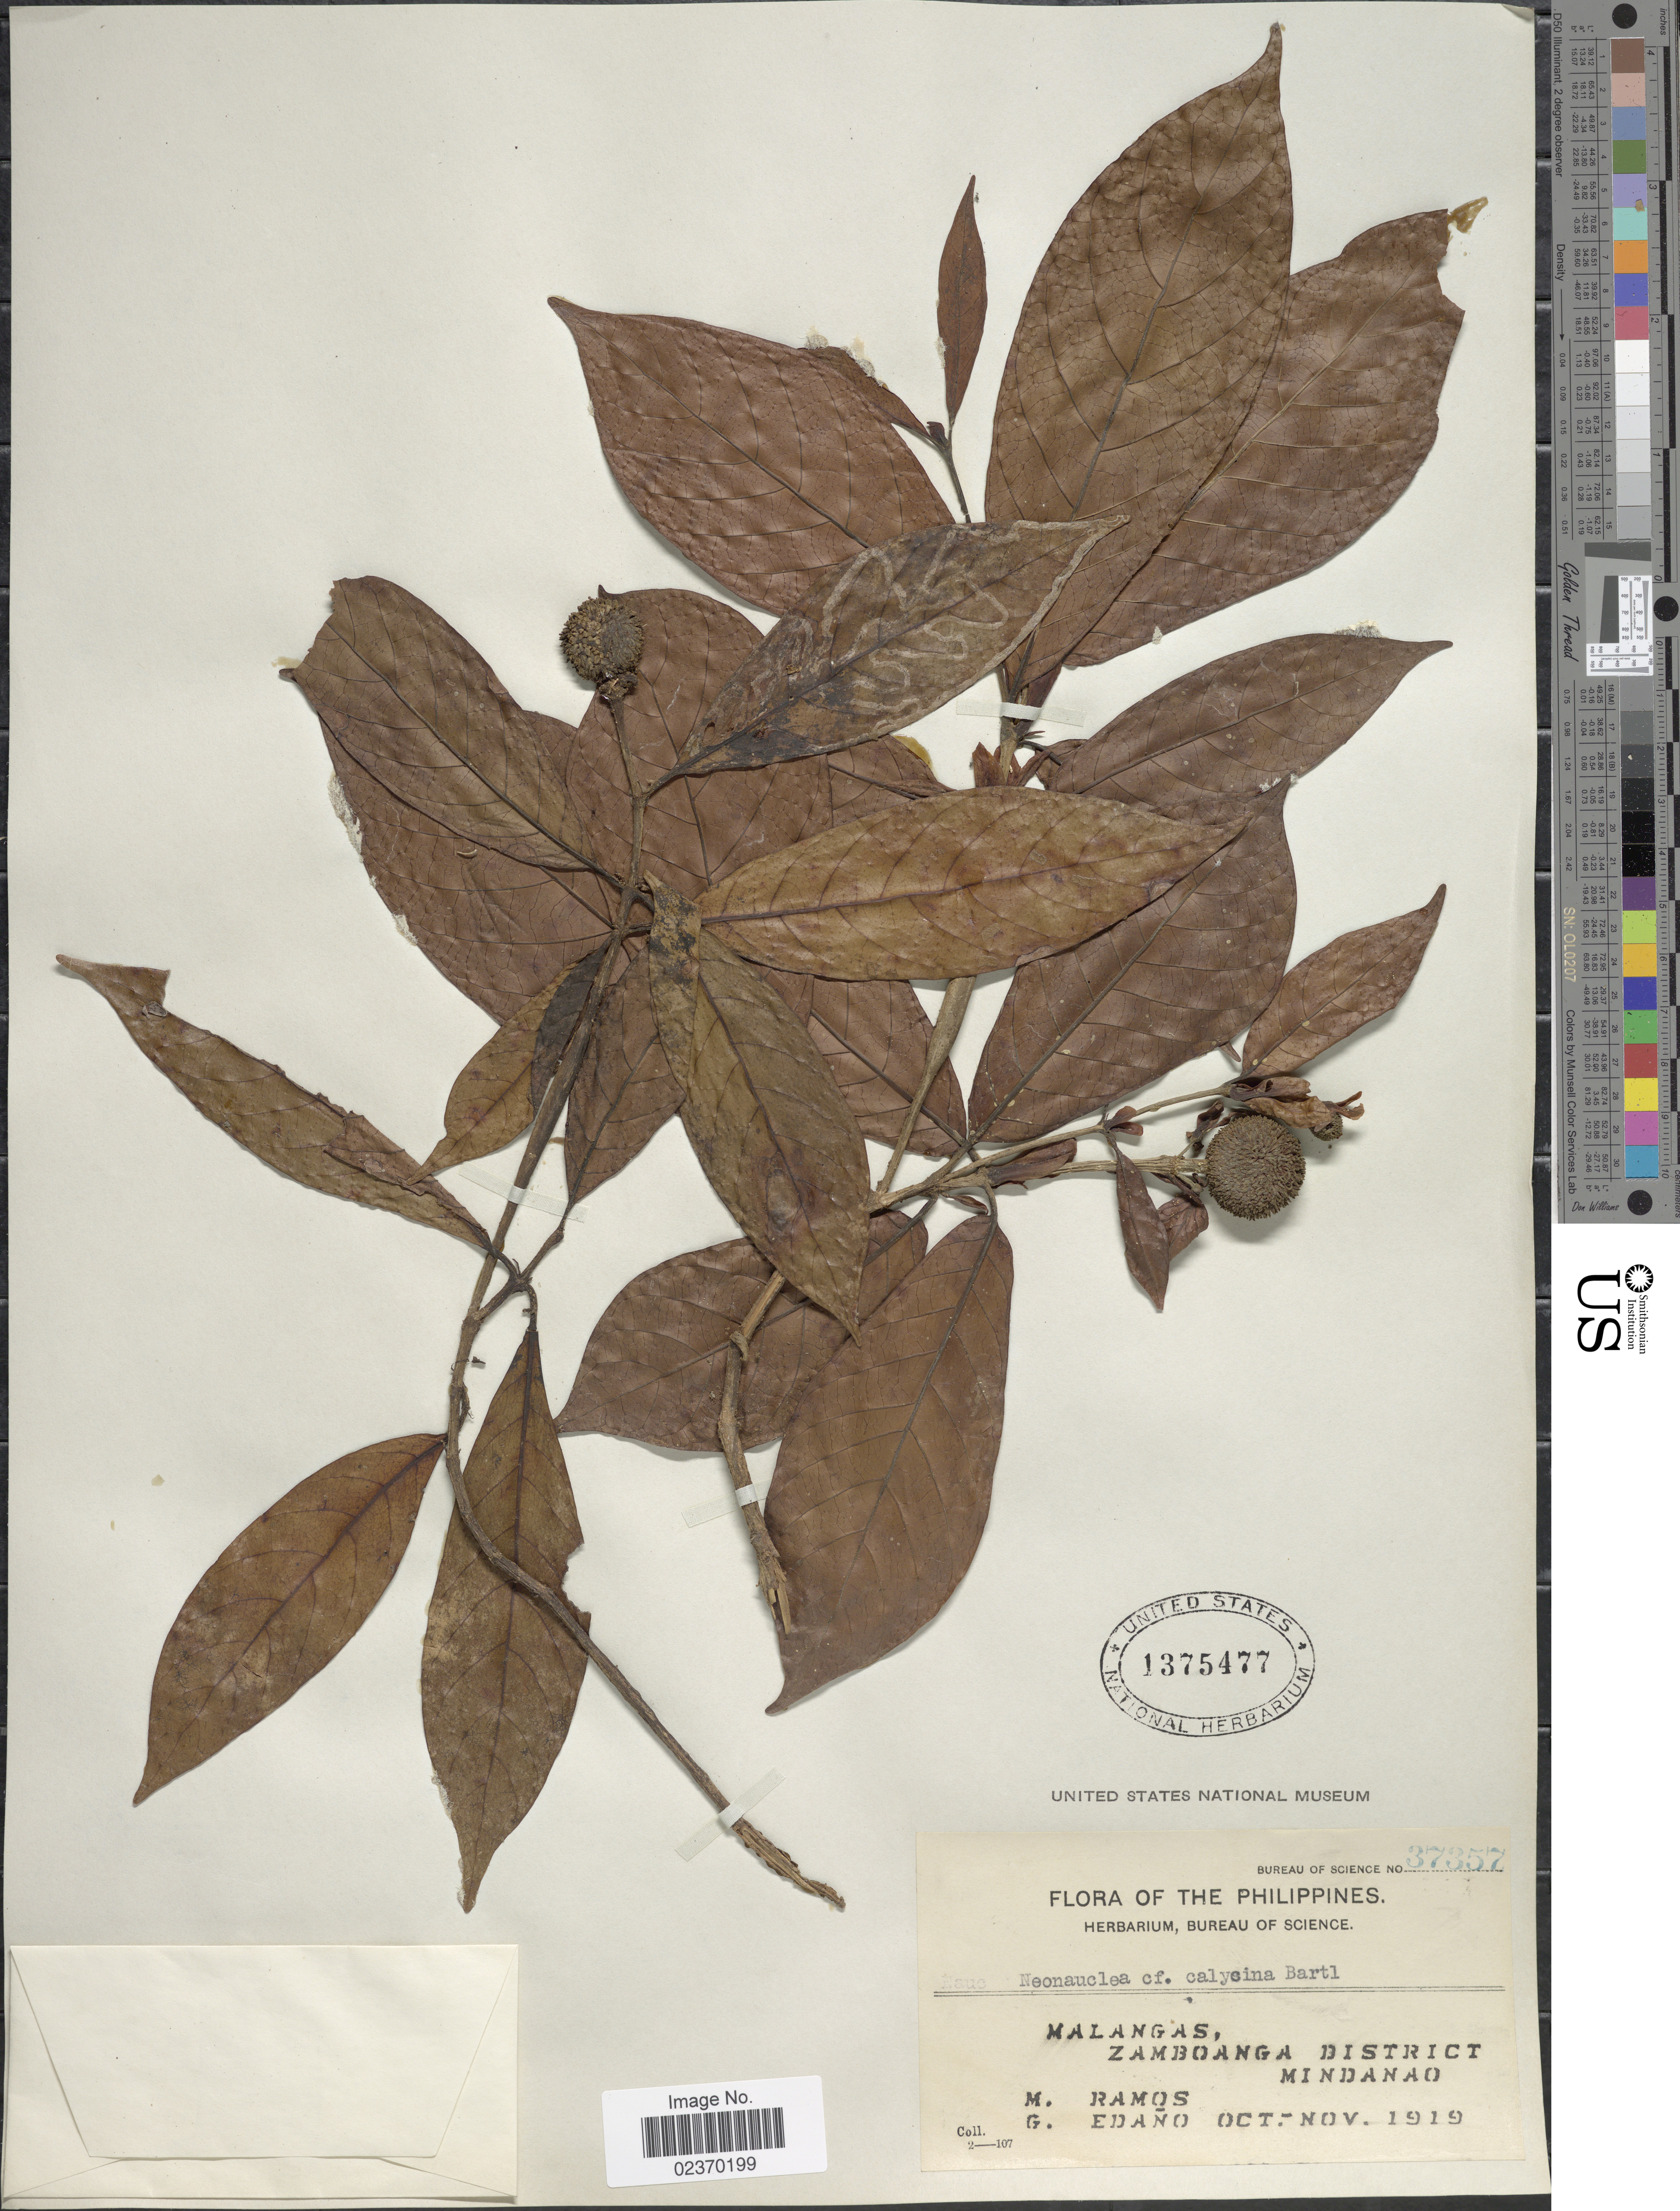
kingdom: Plantae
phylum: Tracheophyta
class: Magnoliopsida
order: Gentianales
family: Rubiaceae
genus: Neonauclea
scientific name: Neonauclea calycina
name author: (Bartl. ex DC.) Merr.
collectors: M. Ramos & G. Edaño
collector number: Bureau of Science 37357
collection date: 1919-10/1919-11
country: Philippines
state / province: Zamboanga Peninsula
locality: Malangas, Zamboanga District, Mindanao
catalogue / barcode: US 1375477